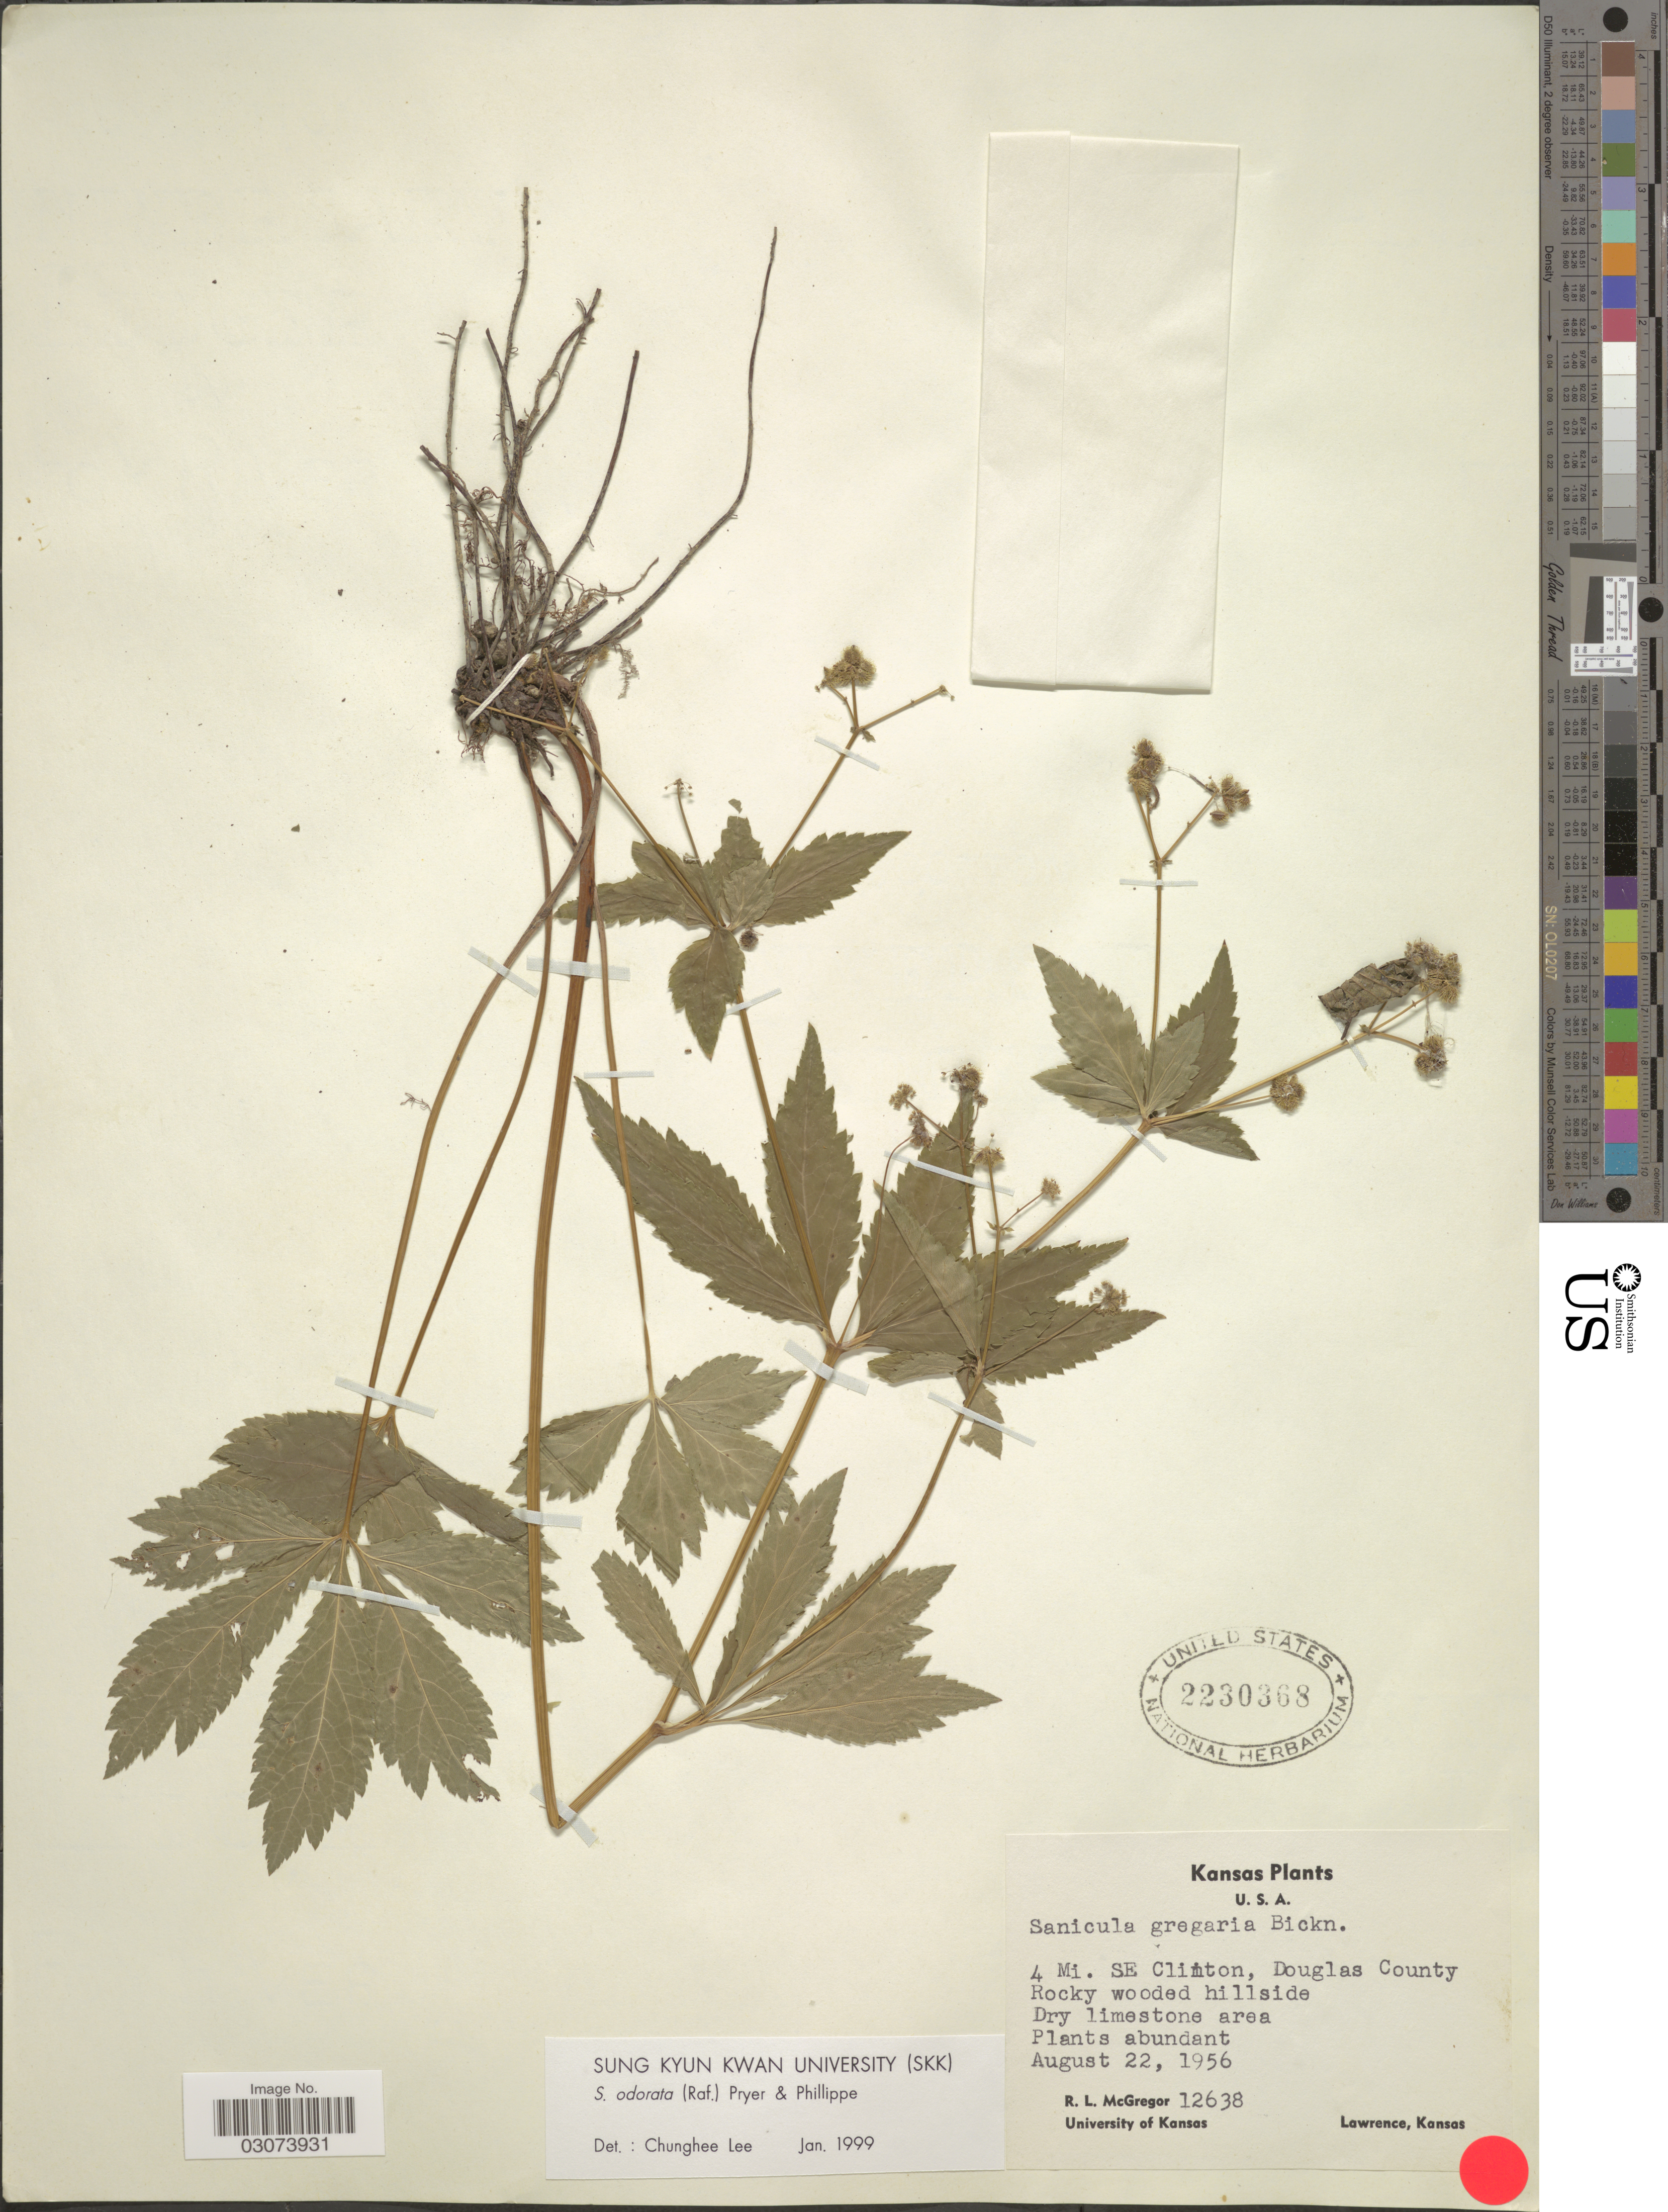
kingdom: Plantae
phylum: Tracheophyta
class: Magnoliopsida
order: Apiales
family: Apiaceae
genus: Sanicula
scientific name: Sanicula odorata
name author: (Raf.) Pryer & Phillippe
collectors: R. McGregor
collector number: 12638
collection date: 1956-08-22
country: United States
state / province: Kansas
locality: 4 Mi. SE Clinton, Douglas County.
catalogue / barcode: US 2230368